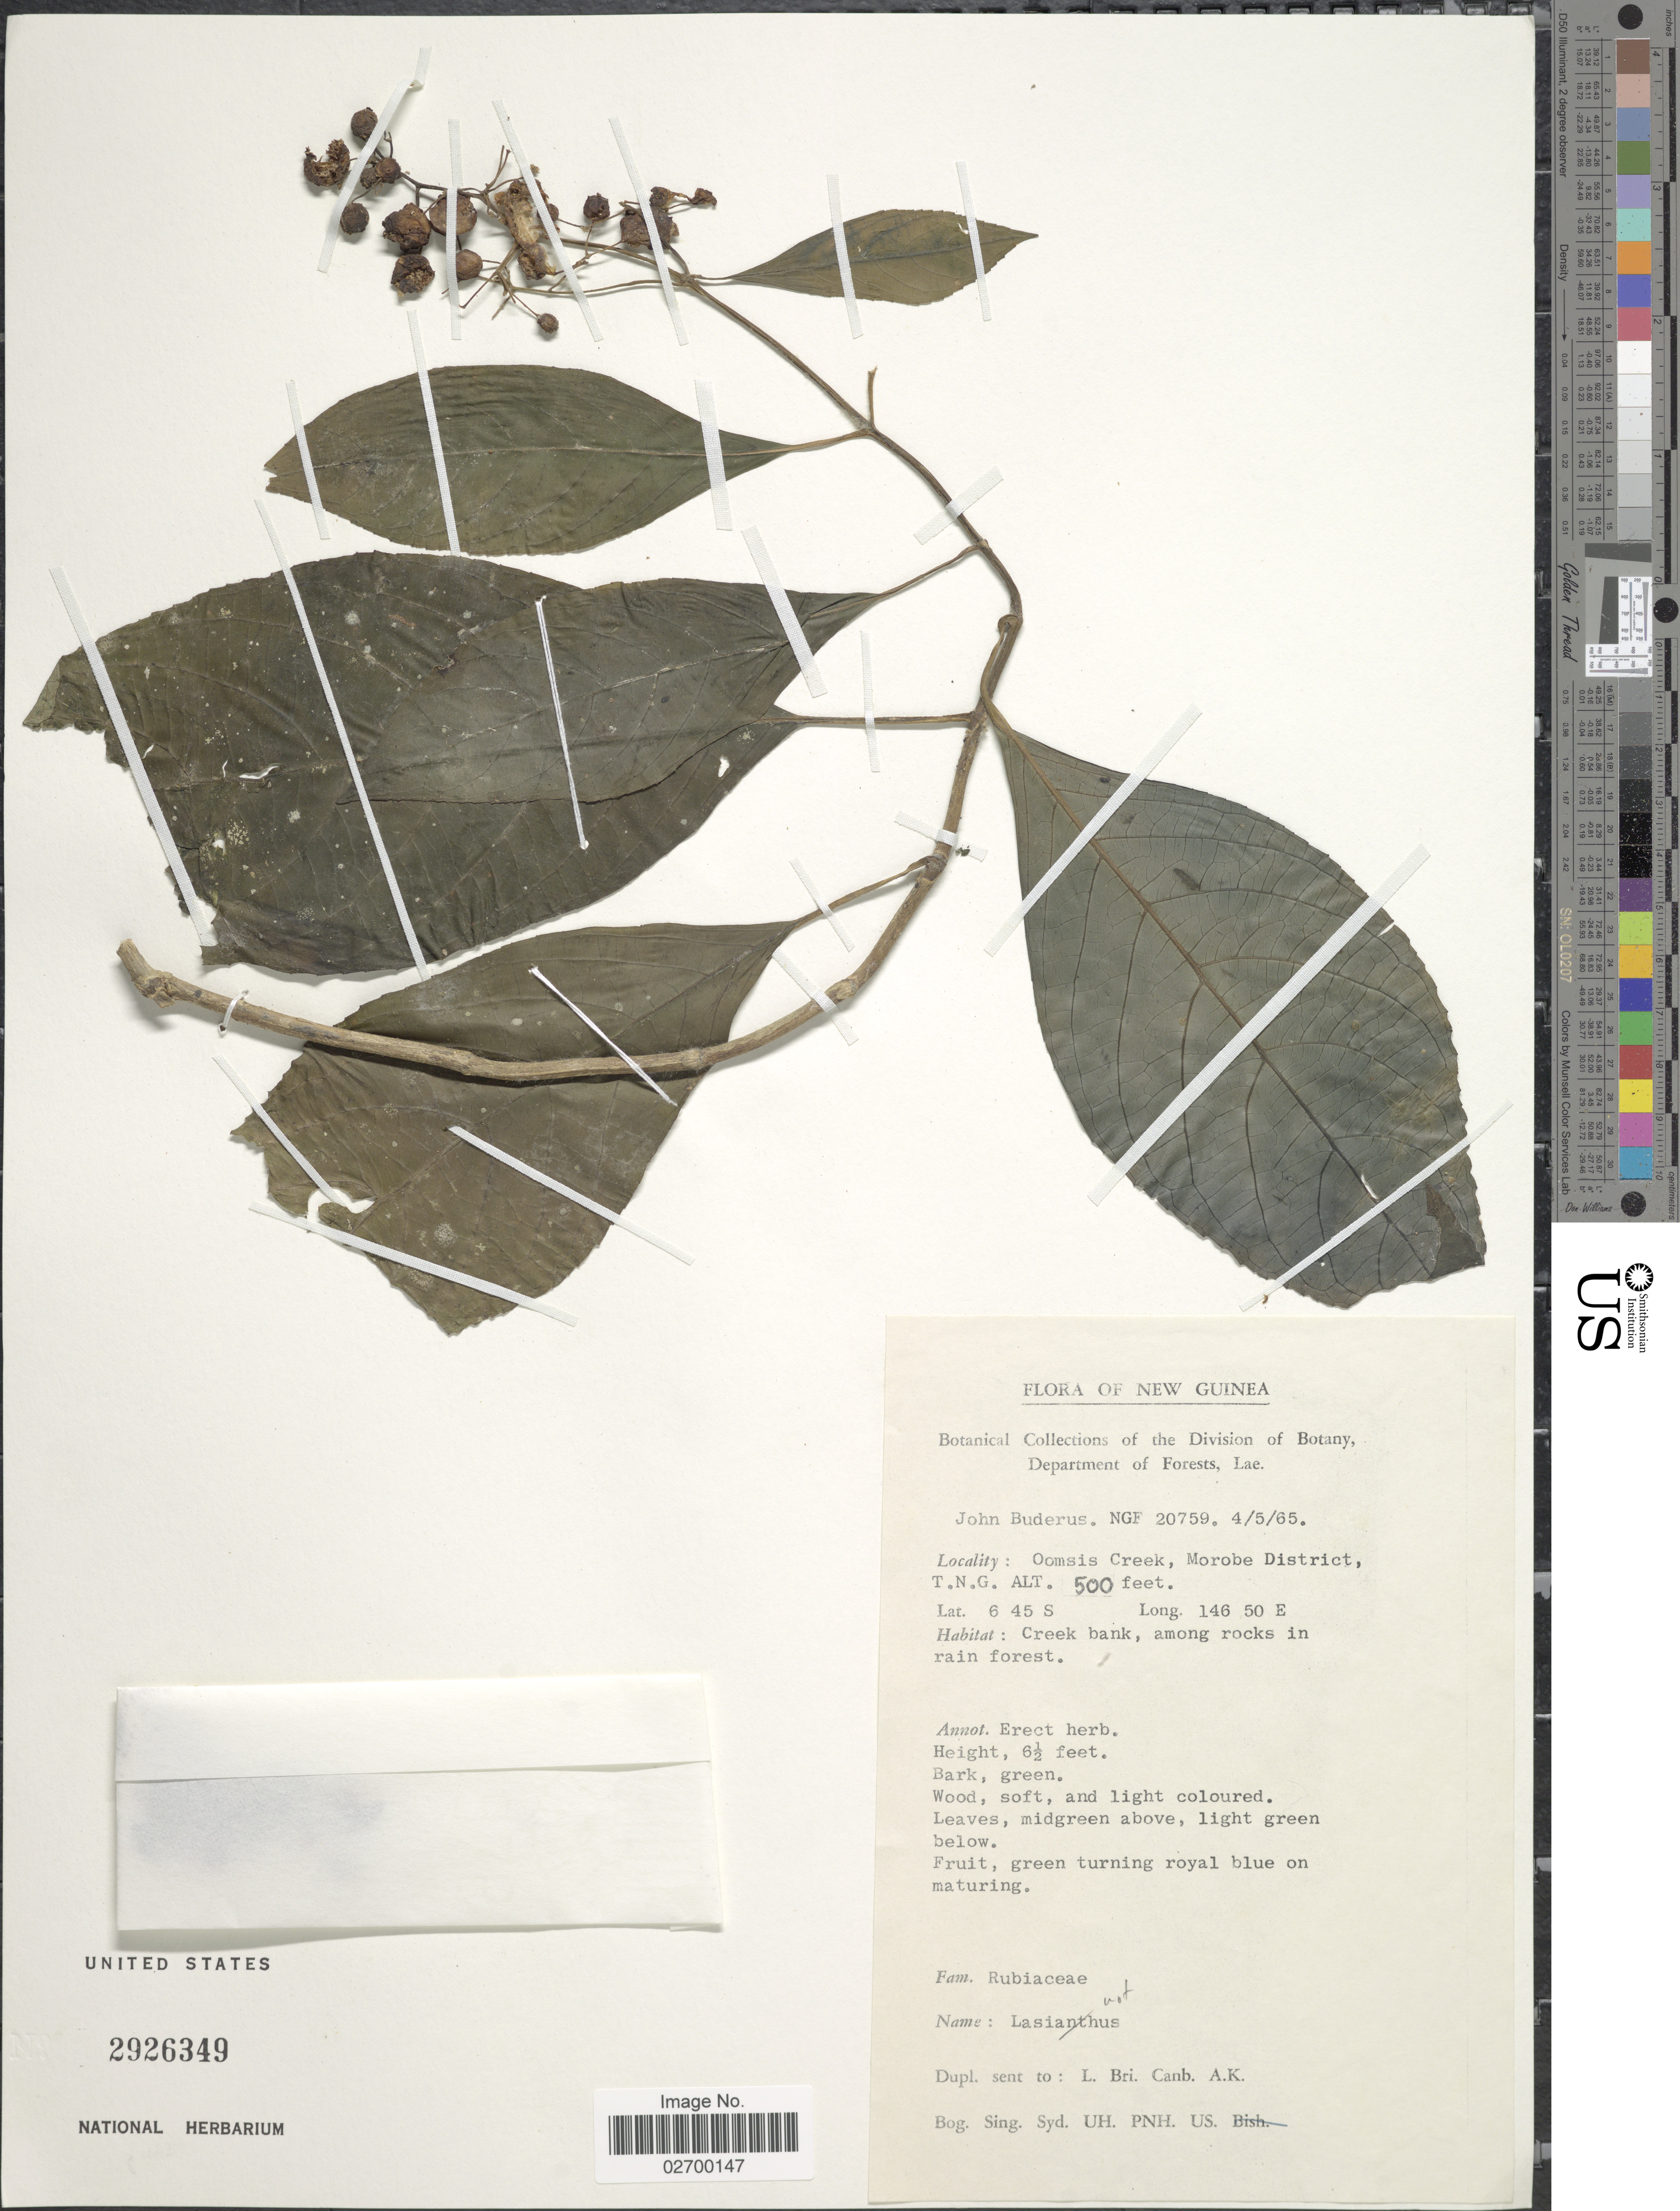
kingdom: Plantae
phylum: Tracheophyta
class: Magnoliopsida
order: Gentianales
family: Rubiaceae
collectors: J. Buderus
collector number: NGF 20759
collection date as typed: Transcribed d/m/y: 4/5/65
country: Papua New Guinea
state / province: Morobe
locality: New Guinea. Oomsis Creek, T.N.G.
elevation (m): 152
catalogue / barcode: US 2926349